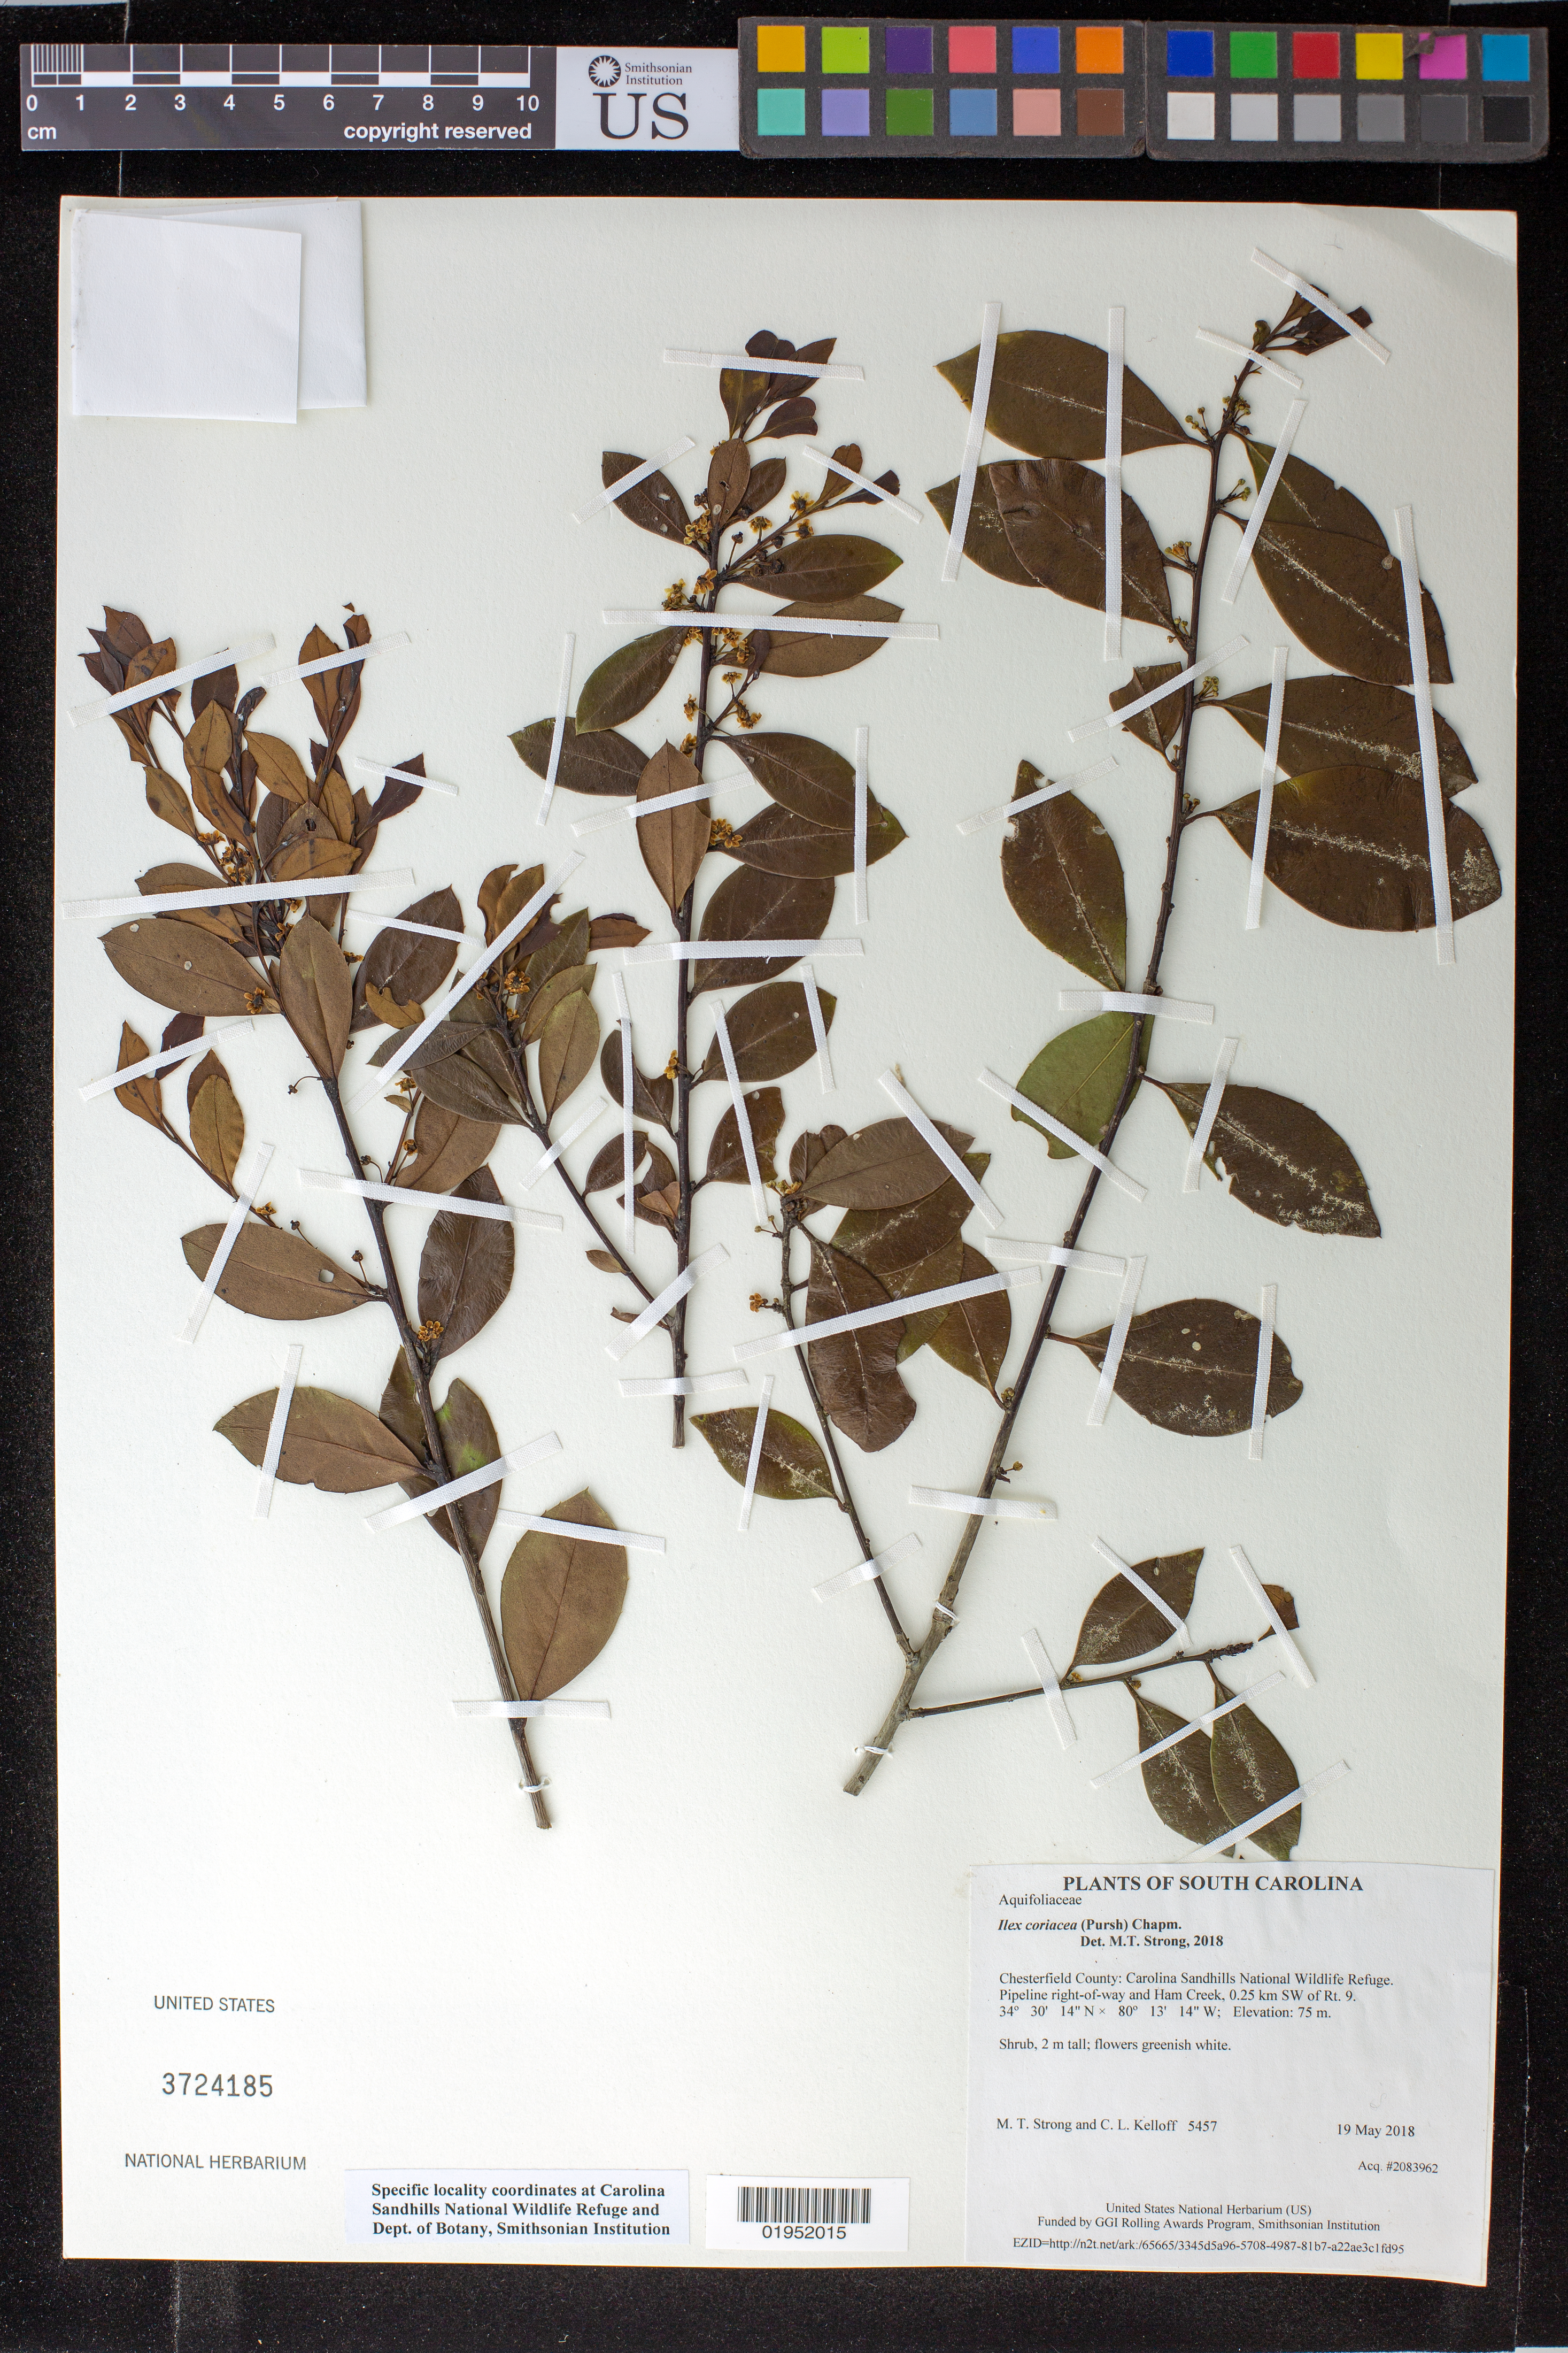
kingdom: Plantae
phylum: Tracheophyta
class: Magnoliopsida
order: Aquifoliales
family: Aquifoliaceae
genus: Ilex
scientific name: Ilex coriacea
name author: (Pursh) Chapm.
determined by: Strong, Mark T., (BOT), Smithsonian Institution - National Museum of Natural History (UNITED STATES)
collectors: M. T. Strong & C. L. Kelloff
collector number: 5457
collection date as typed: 19 May 2018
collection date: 2018-05-19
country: United States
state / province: South Carolina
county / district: Chesterfield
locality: Carolina Sandhills National Wildlife Refuge. Pipeline right-of-way and Ham Creek, 0.25 km SW of Rt. 9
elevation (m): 75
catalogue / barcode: US 3724185